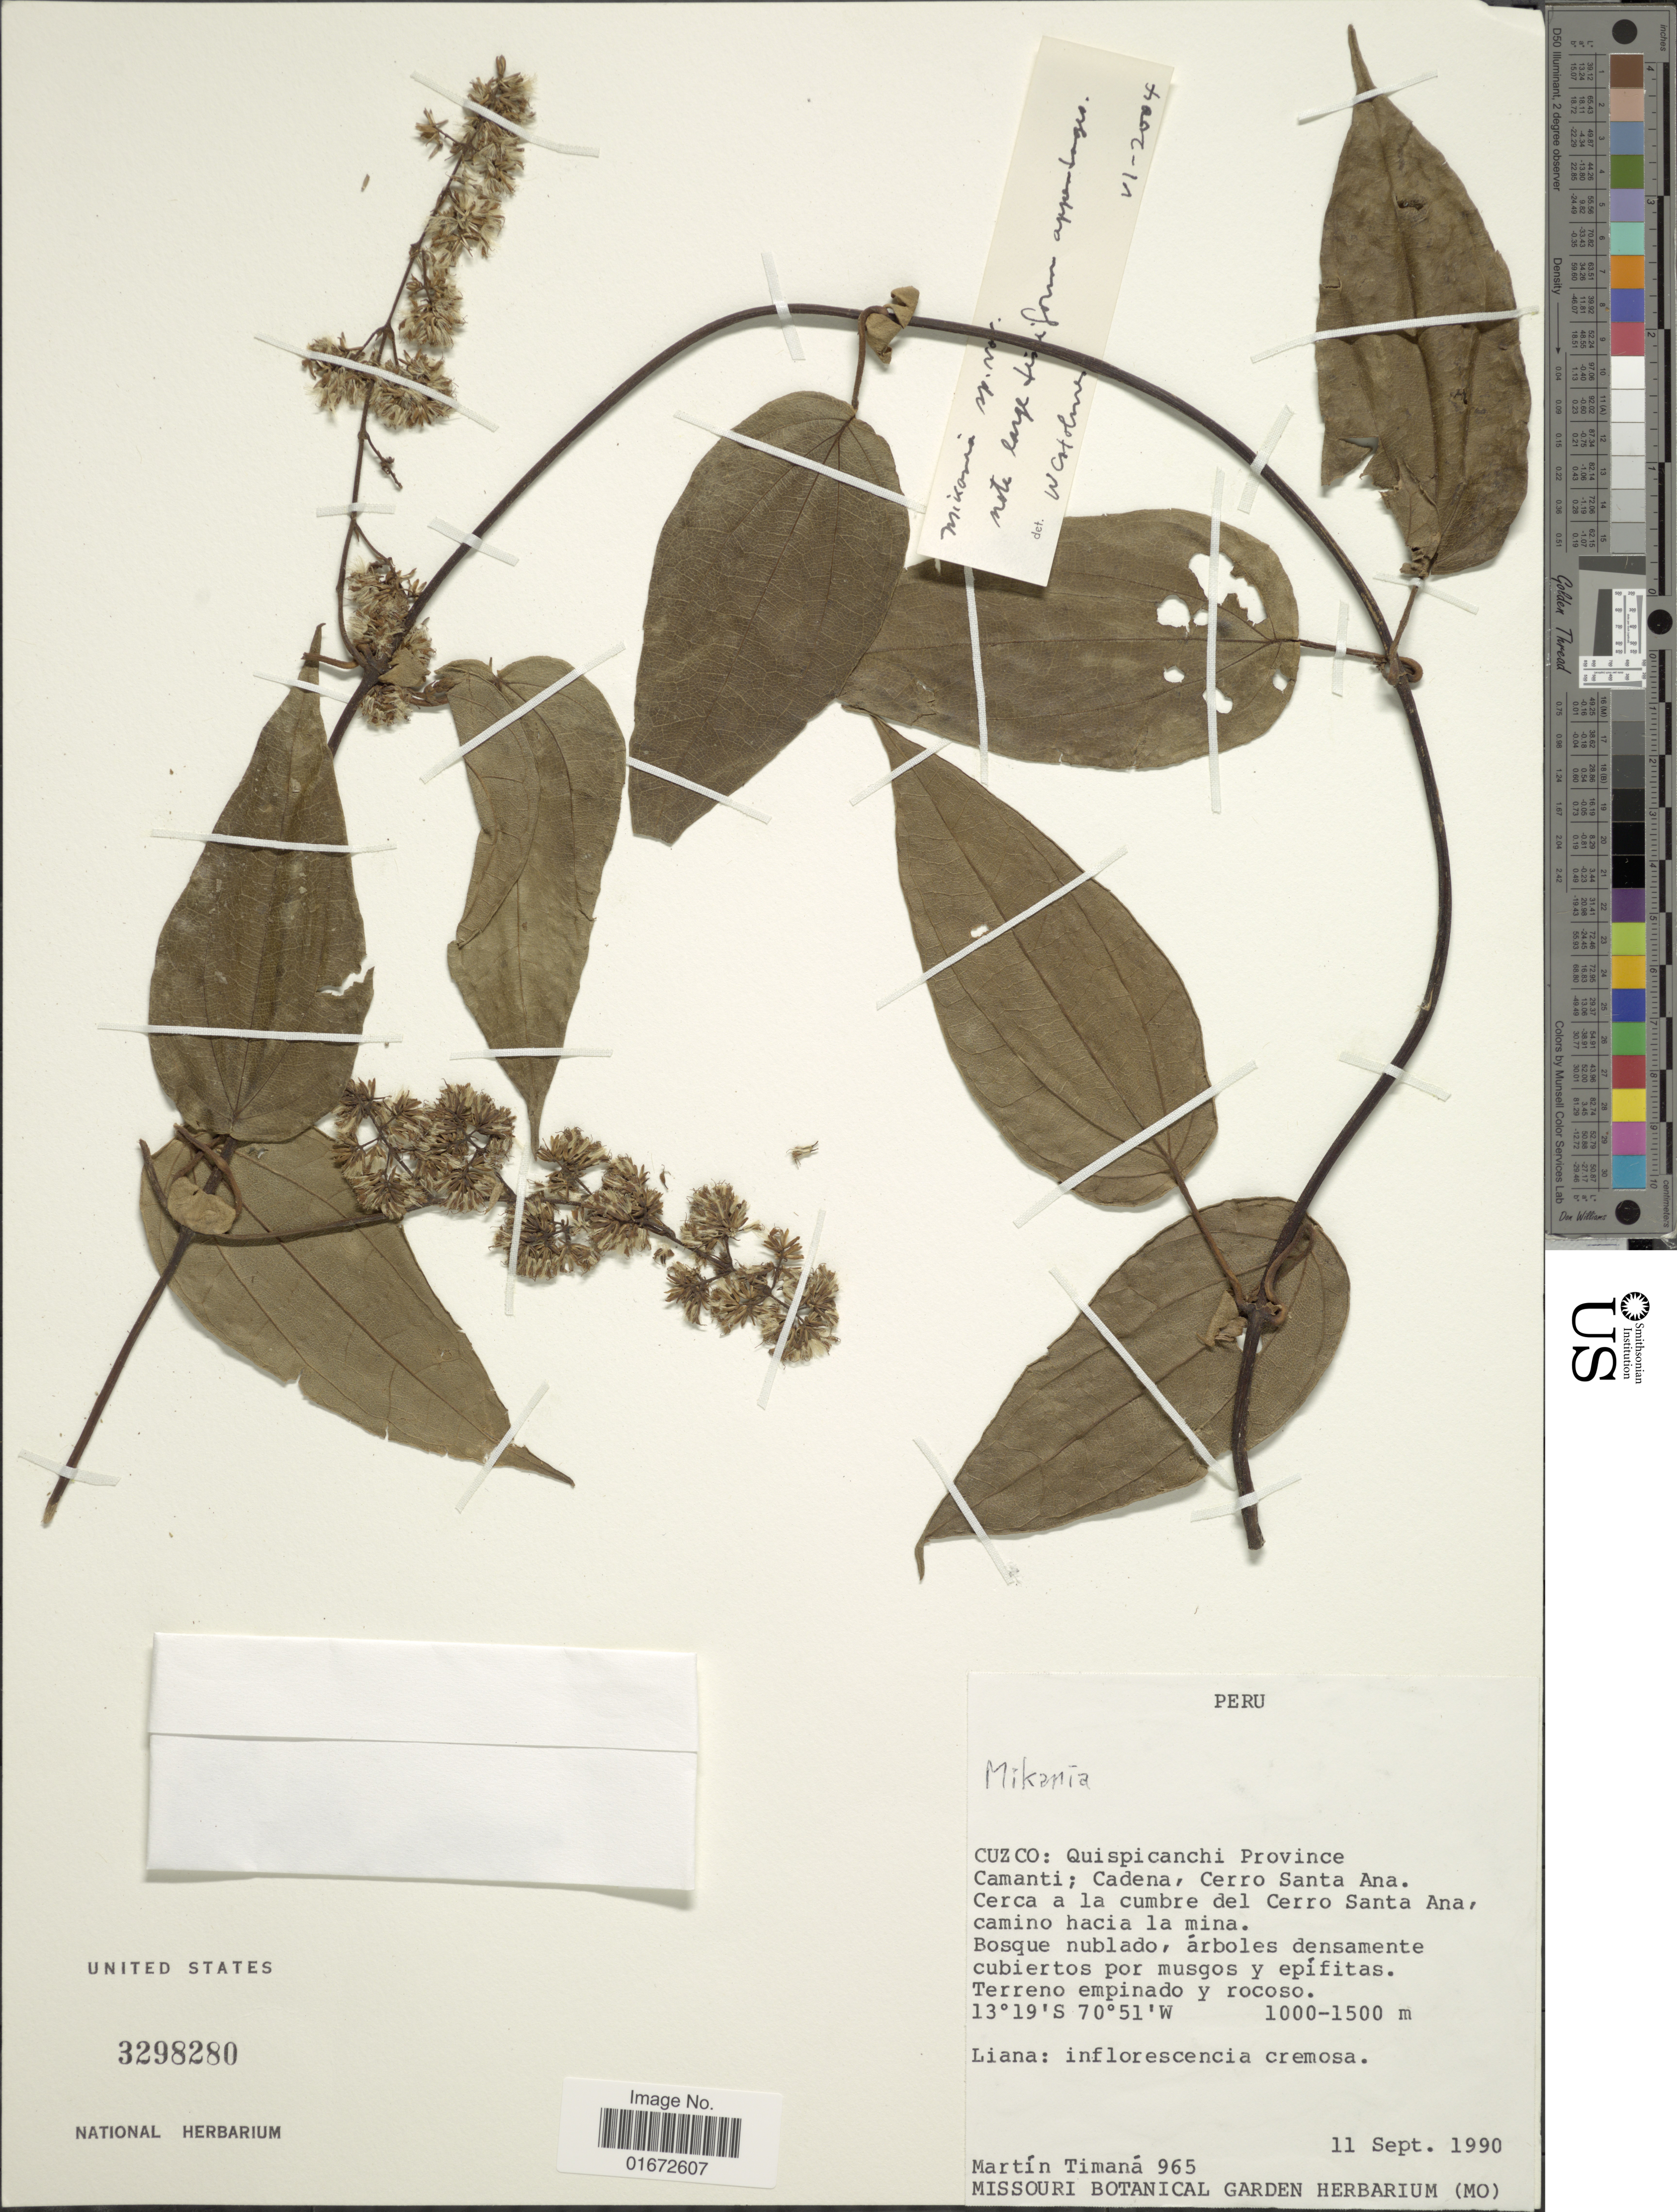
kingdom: Plantae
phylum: Tracheophyta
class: Magnoliopsida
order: Asterales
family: Asteraceae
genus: Mikania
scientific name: Mikania sp.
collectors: M. E. Timaná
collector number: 965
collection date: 1990-09-11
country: Peru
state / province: Cusco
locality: Cuzco: Quispicanchi Province. Camanti; Cadena, Cerro Santa Ana. Cerca a la cumbre del Cerro Santa Ana, camino hacia la mina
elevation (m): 1000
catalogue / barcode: US 3298280